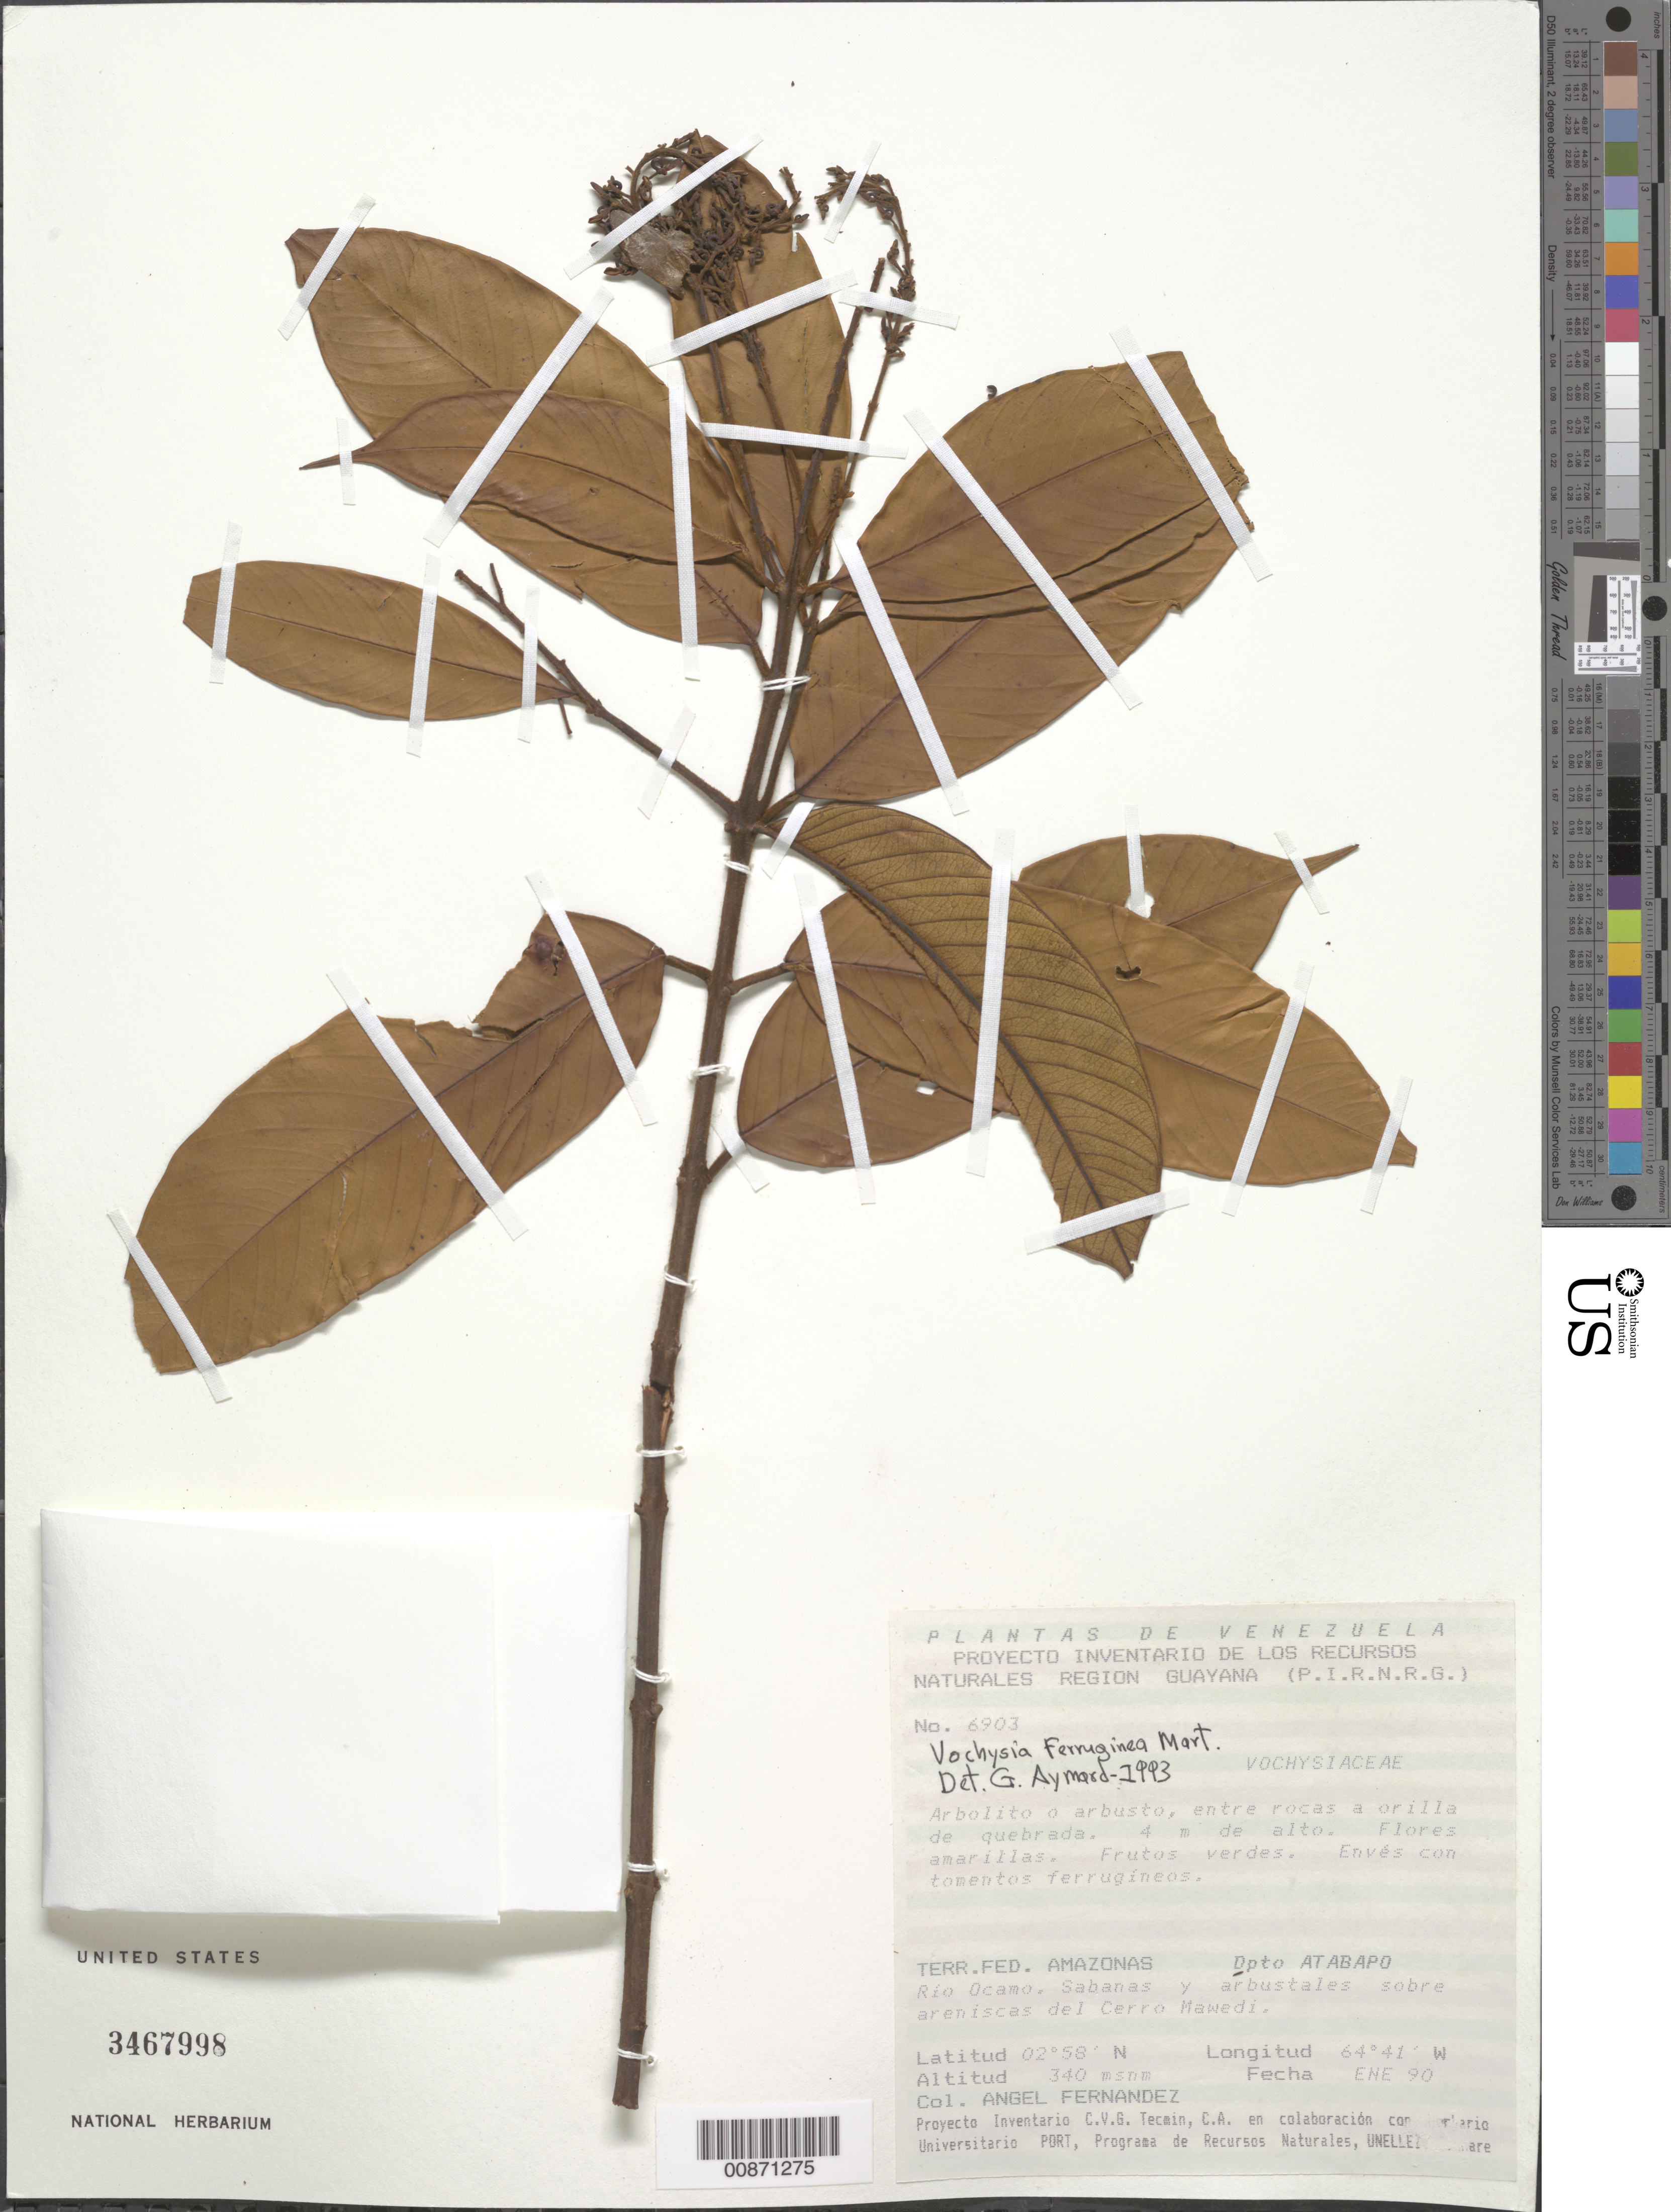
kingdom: Plantae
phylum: Tracheophyta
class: Magnoliopsida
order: Myrtales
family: Vochysiaceae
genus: Vochysia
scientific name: Vochysia ferruginea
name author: Mart.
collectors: Á. Fernández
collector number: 6903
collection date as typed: Transcribed d/m/y: /1/90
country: Venezuela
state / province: Amazonas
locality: Terr. Fed. Amazonas. Dpto Atabapo. Río Ocamo. Sabanas y arbustales sobre areniscas del Cerro Mawedi.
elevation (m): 340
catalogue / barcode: US 3467998